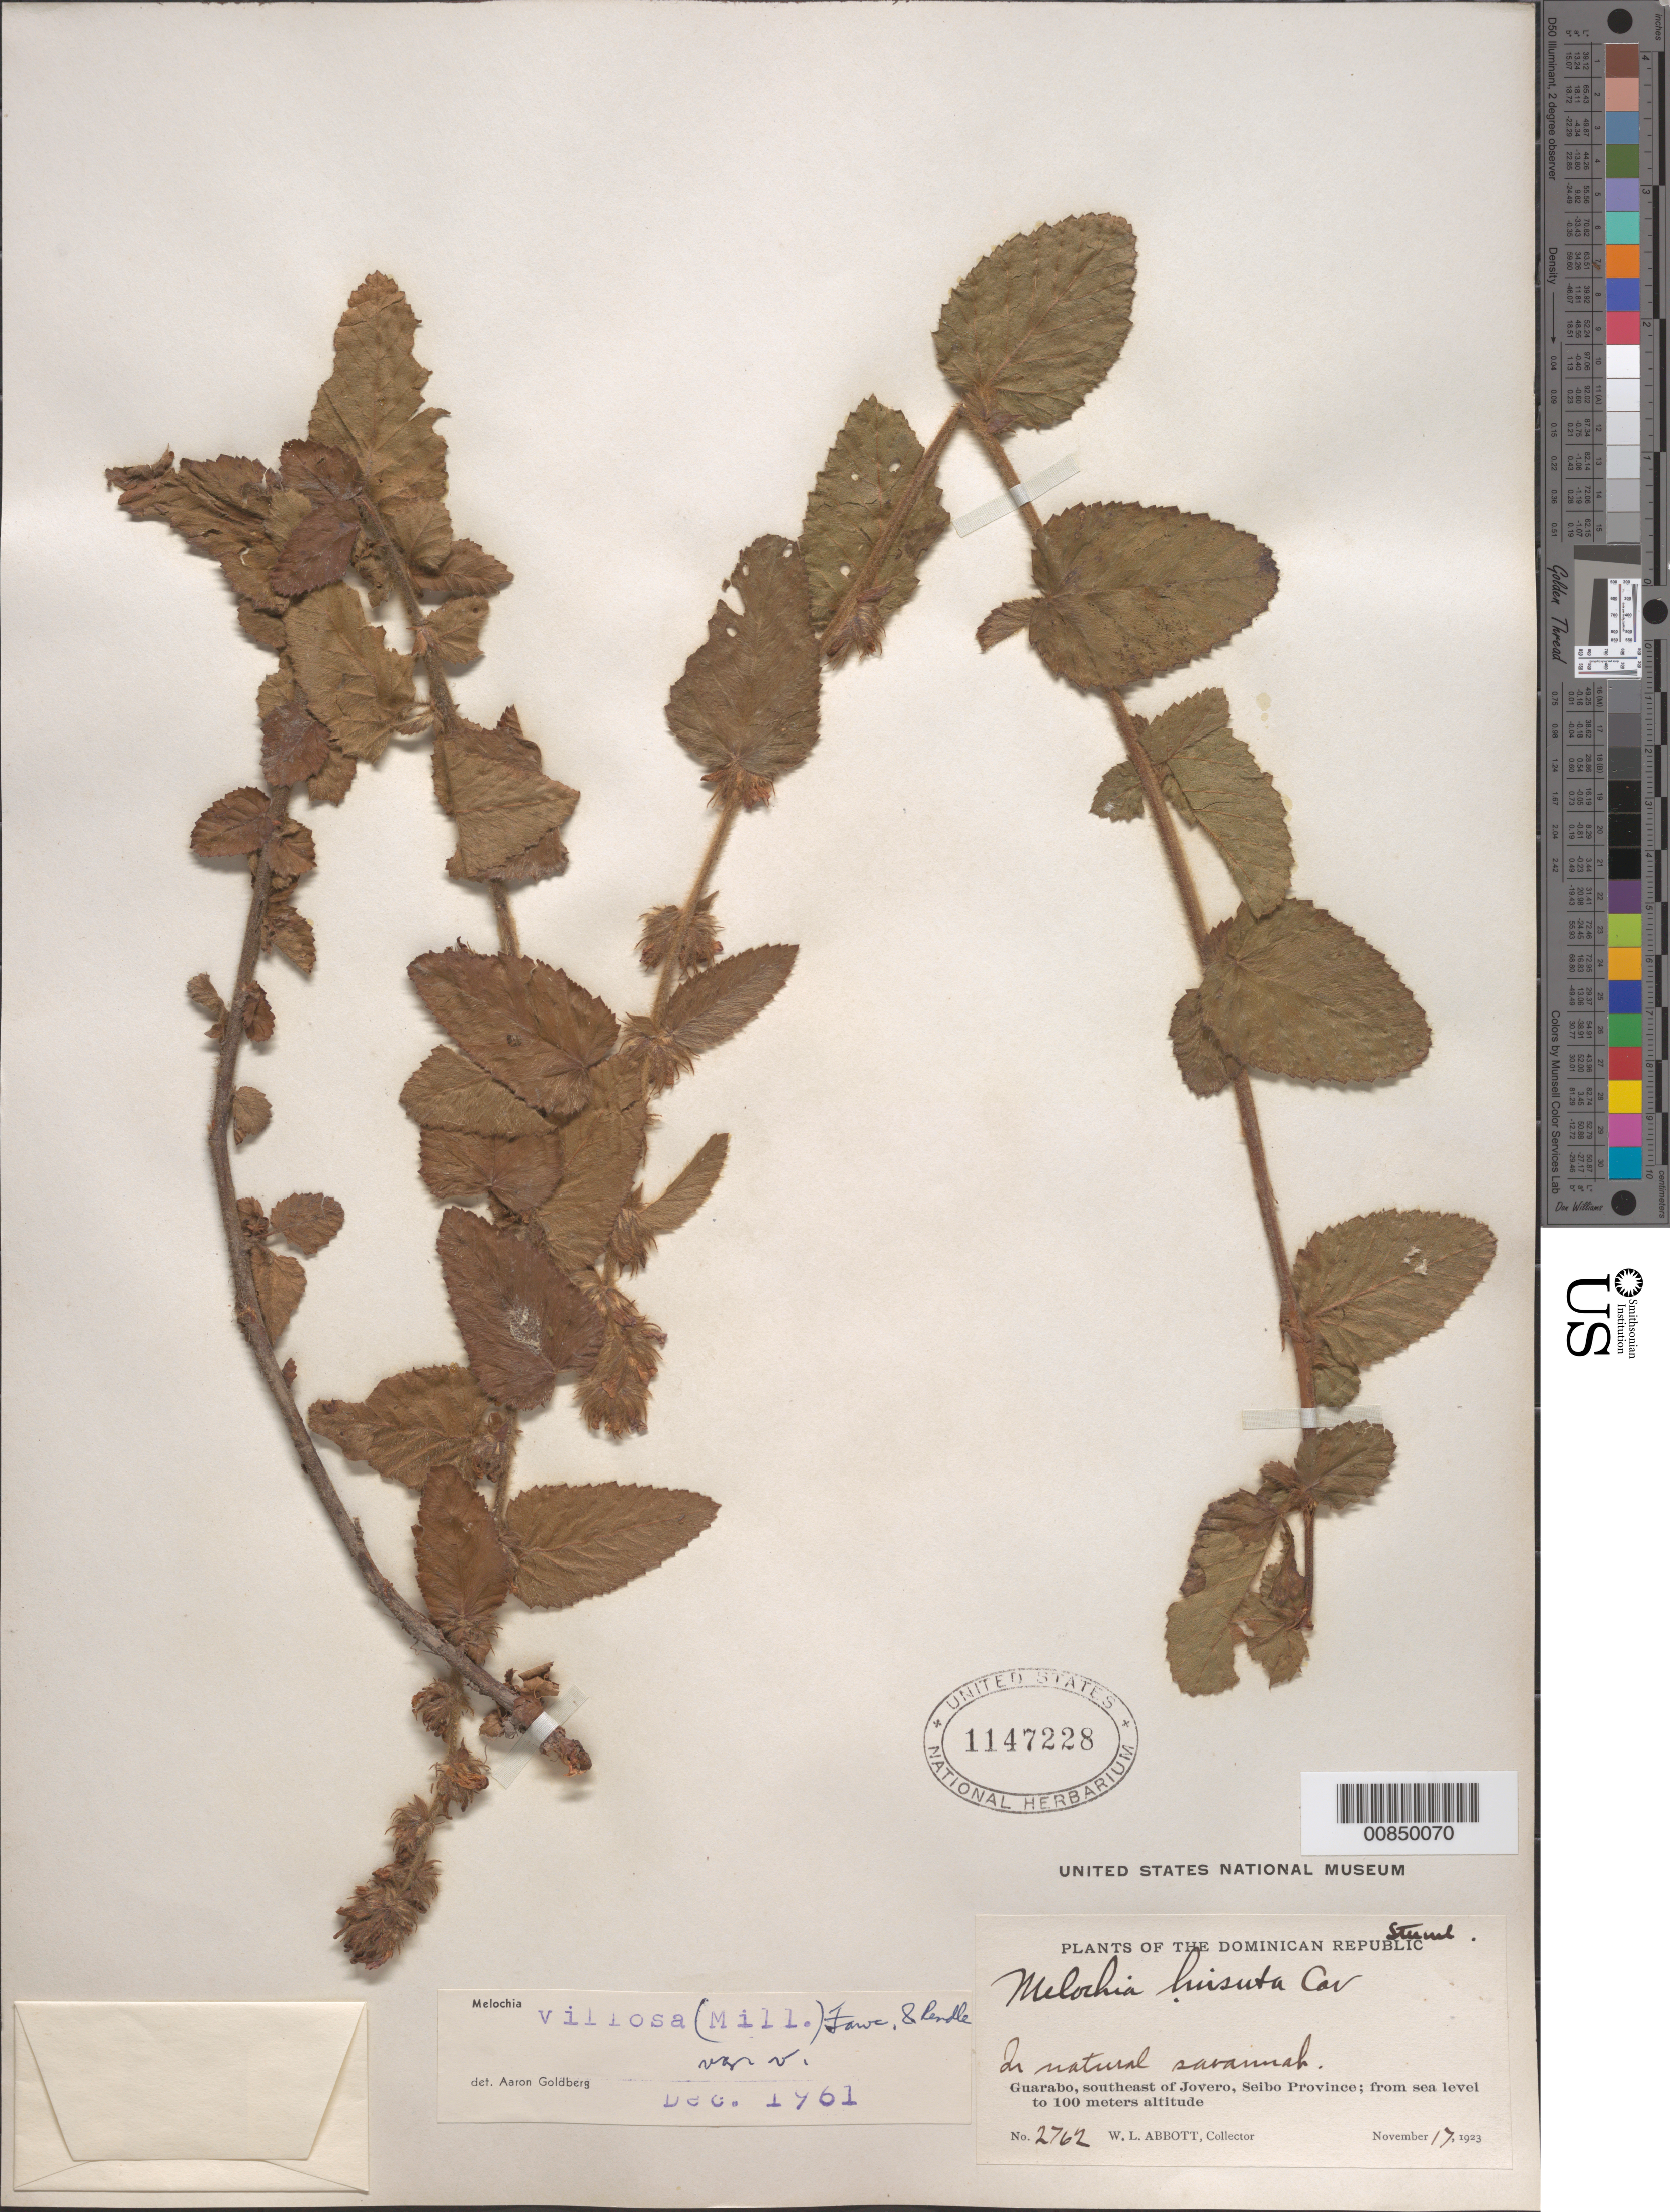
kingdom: Plantae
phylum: Tracheophyta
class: Magnoliopsida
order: Malvales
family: Malvaceae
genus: Melochia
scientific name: Melochia spicata var. spicata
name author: (L.) Fryxell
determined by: Dorr, L. J., (BOT), Smithsonian Institution - National Museum of Natural History (UNITED STATES)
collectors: W. L. Abbott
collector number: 2762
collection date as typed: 17 Nov 1923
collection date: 1923-11-17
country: Dominican Republic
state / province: El Seibo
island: Hispaniola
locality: Guarabo, SE of Jovero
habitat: In natural savannah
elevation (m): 0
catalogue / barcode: US 1147228